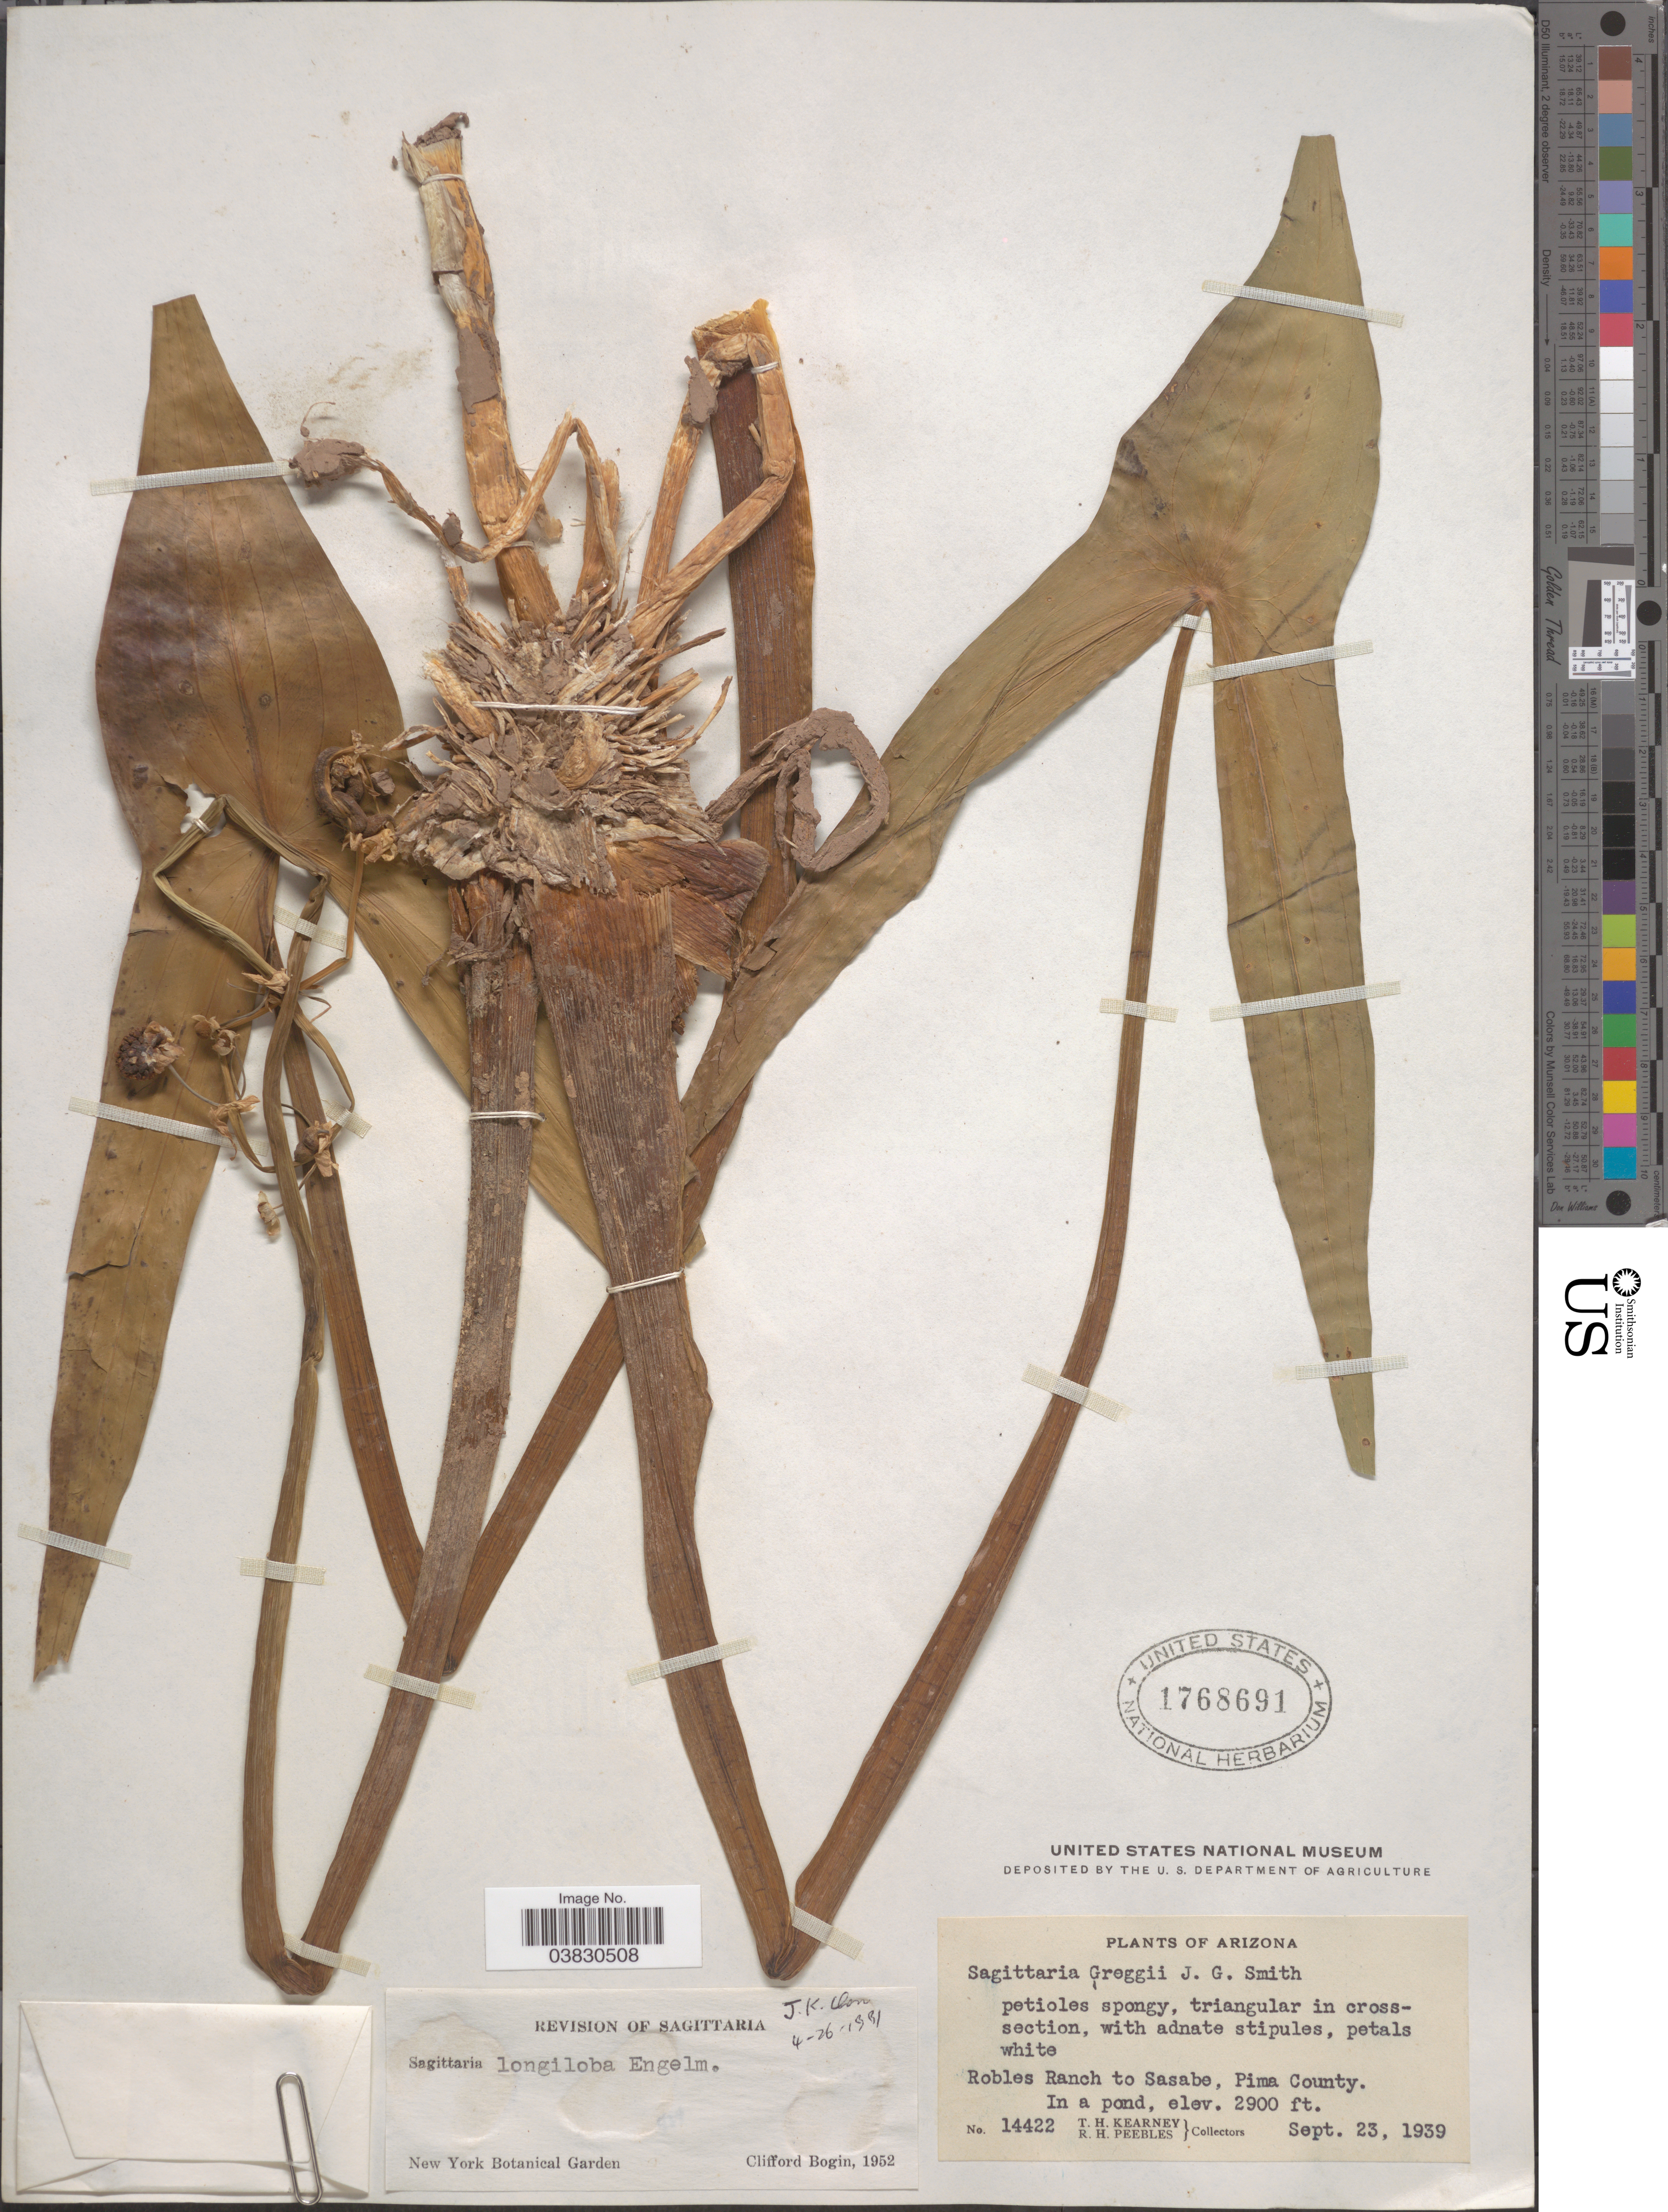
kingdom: Plantae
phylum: Tracheophyta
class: Liliopsida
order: Alismatales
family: Alismataceae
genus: Sagittaria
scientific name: Sagittaria longiloba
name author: Engelm. ex J.G. Sm.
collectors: T. H. Kearney & R. H. Peebles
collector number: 14422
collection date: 1939-09-23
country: United States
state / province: Arizona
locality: Robles Ranch to Sasabe, Pima County.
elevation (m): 884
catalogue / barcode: US 1768691